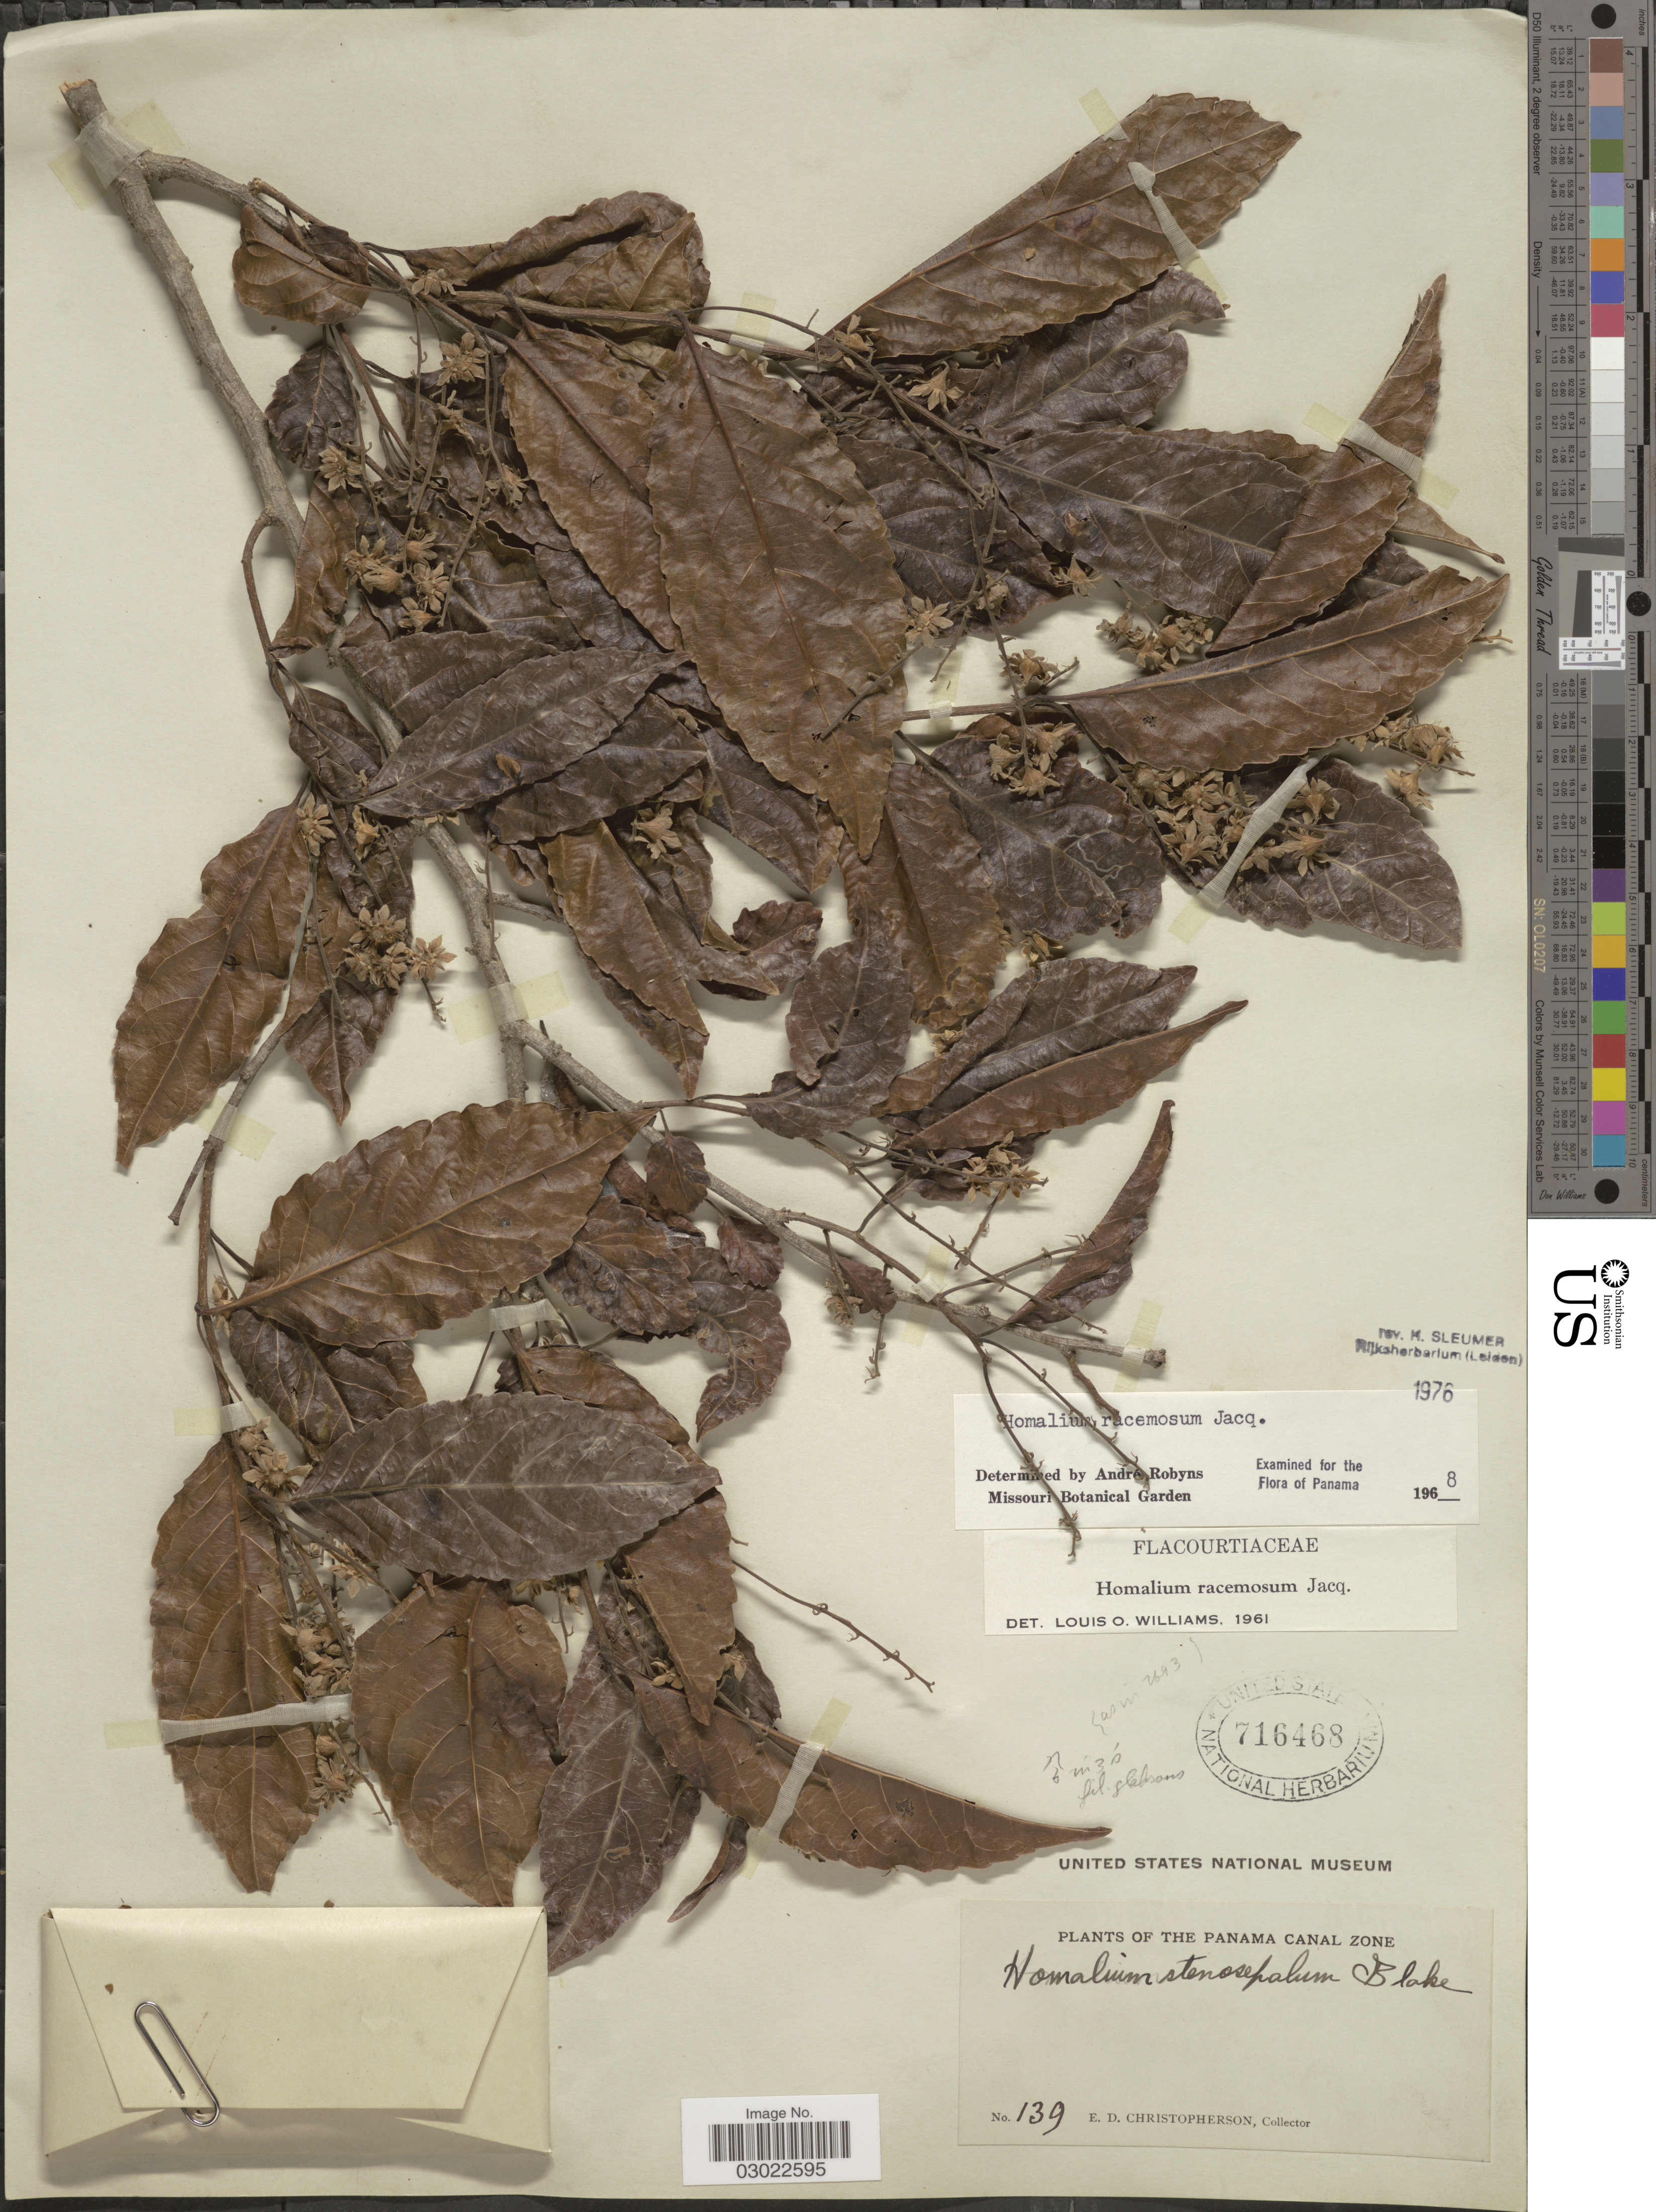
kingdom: Plantae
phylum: Tracheophyta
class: Magnoliopsida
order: Malpighiales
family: Salicaceae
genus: Homalium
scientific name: Homalium racemosum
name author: Jacq.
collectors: E. Christopherson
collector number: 139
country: Panama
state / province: Colón / Panamá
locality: The Panama Canal Zone.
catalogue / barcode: US 716468